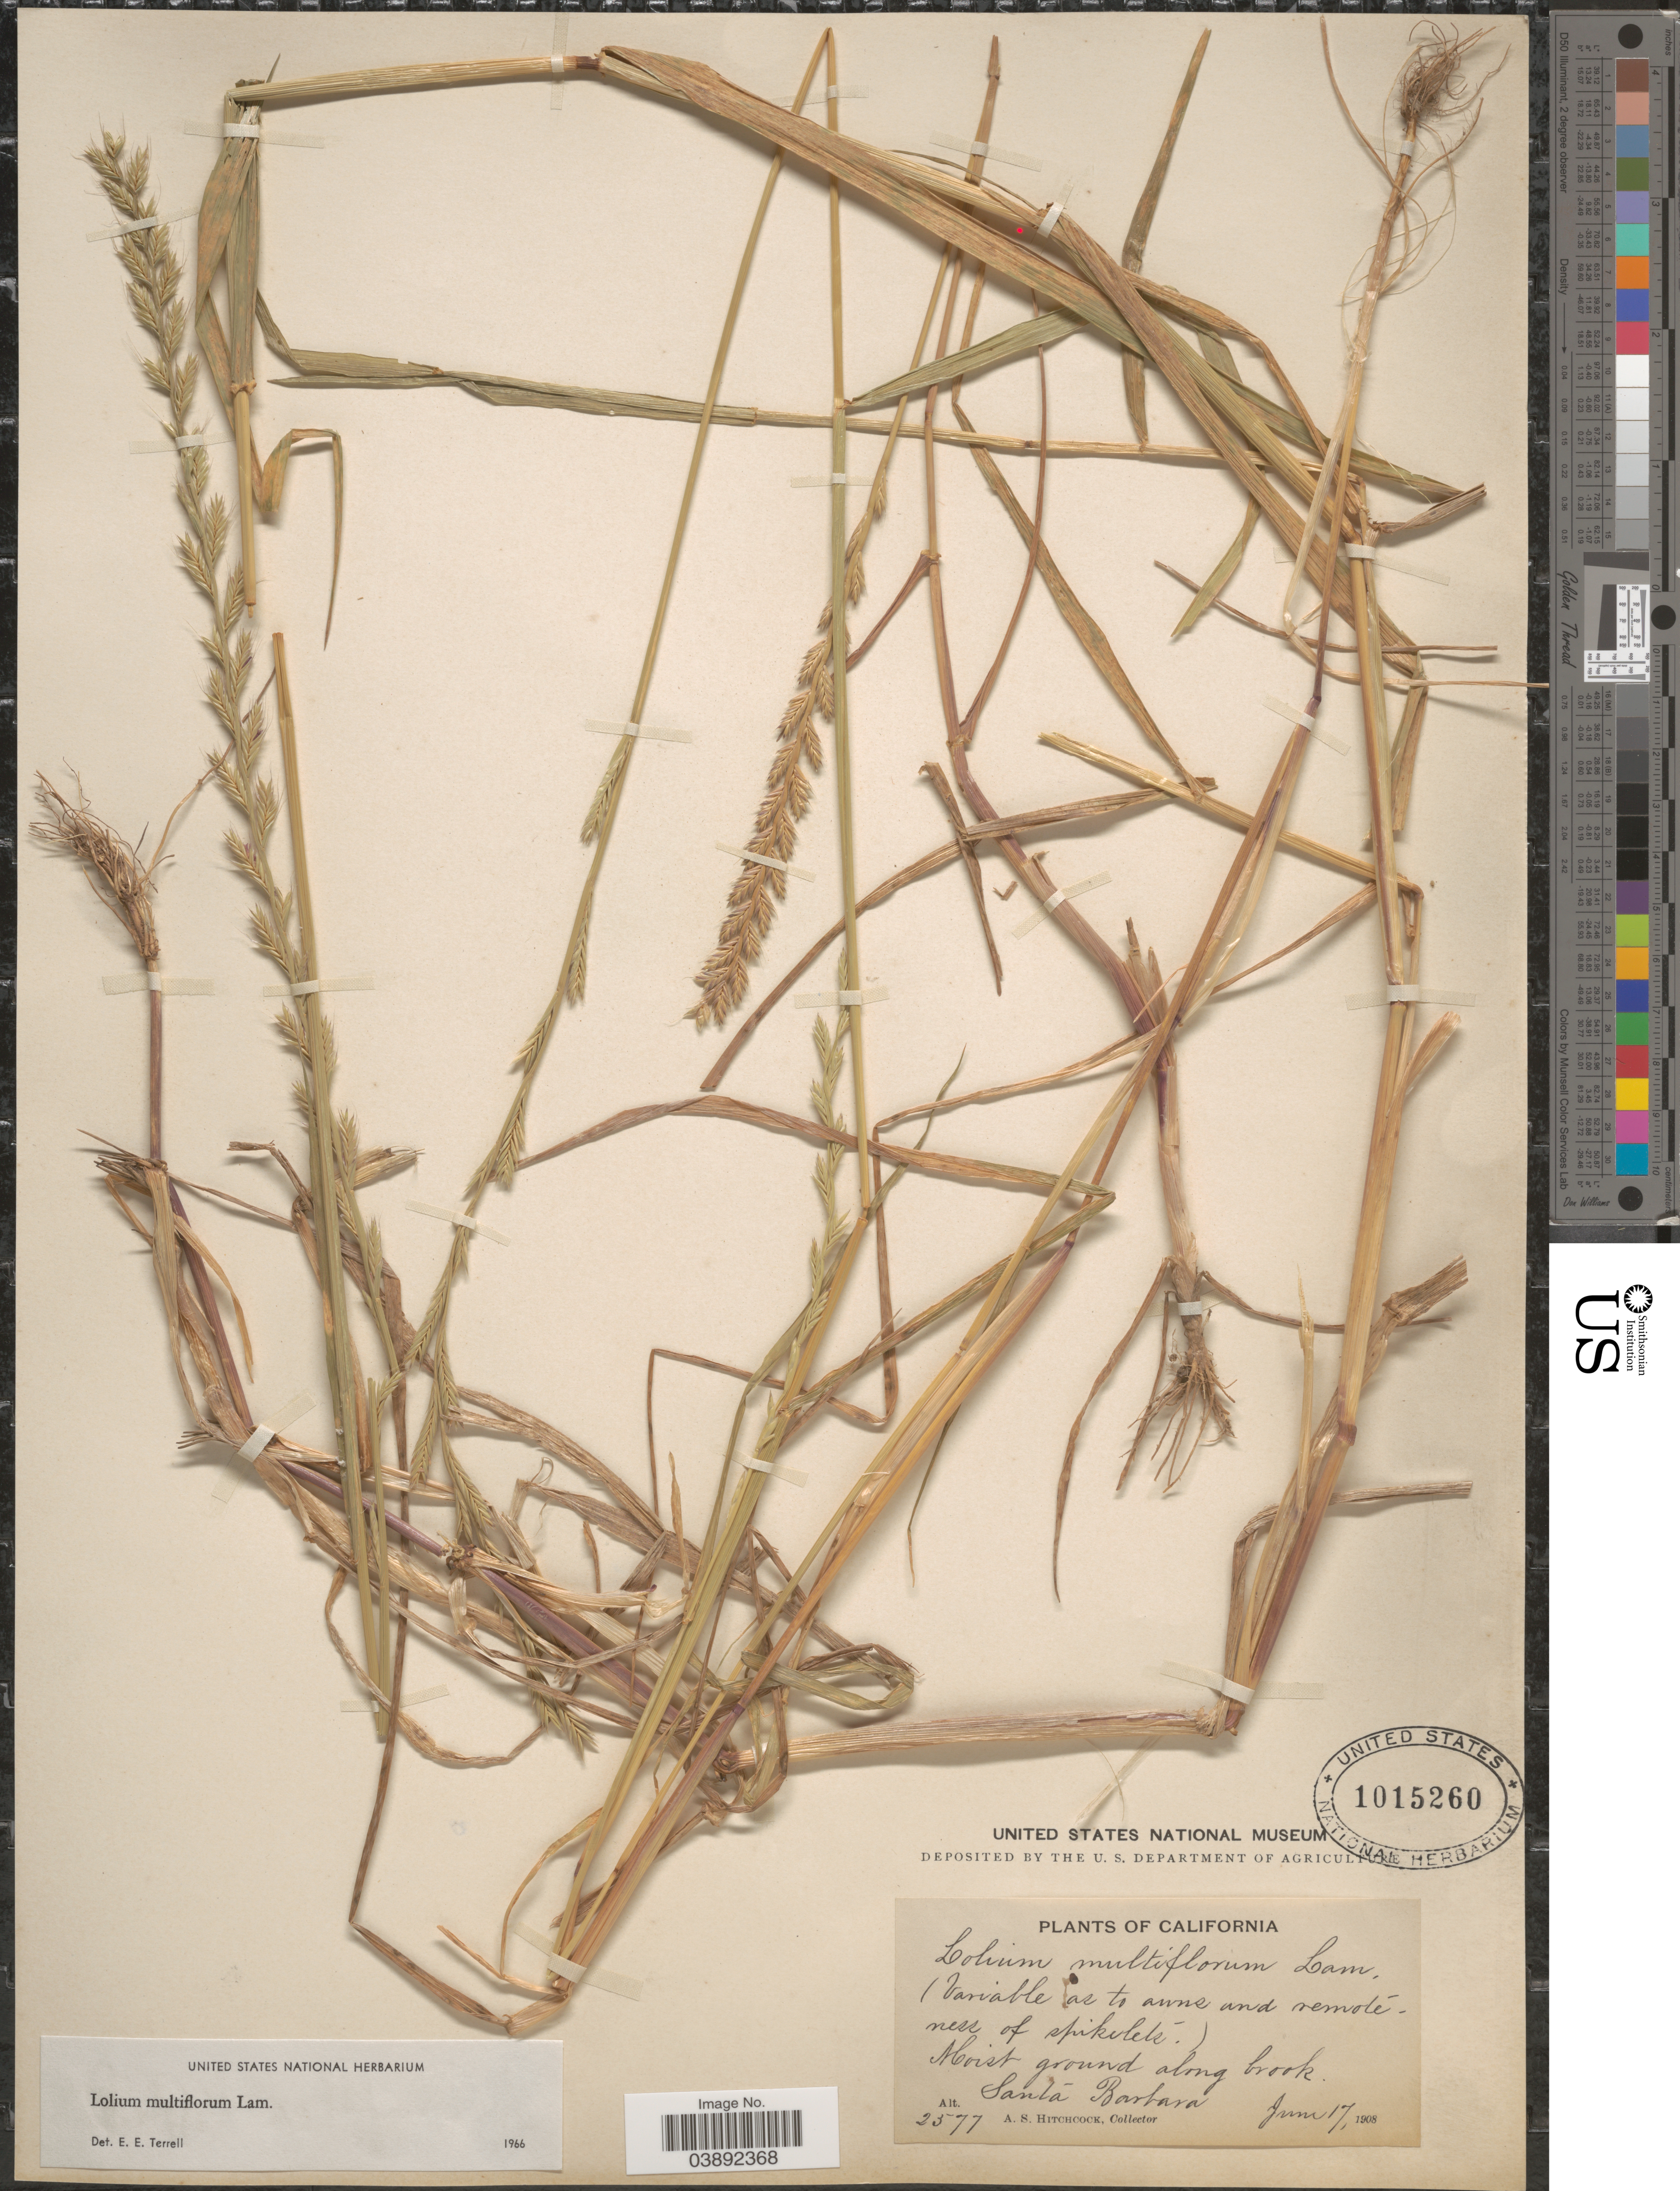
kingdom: Plantae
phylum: Tracheophyta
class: Liliopsida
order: Poales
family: Poaceae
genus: Lolium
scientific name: Lolium multiflorum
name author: Lam.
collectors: A. S. Hitchcock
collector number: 2577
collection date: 1908-06-17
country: United States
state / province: California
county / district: Santa Barbara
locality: Moist ground along brook. Santa Barbara.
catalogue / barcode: US 1015260